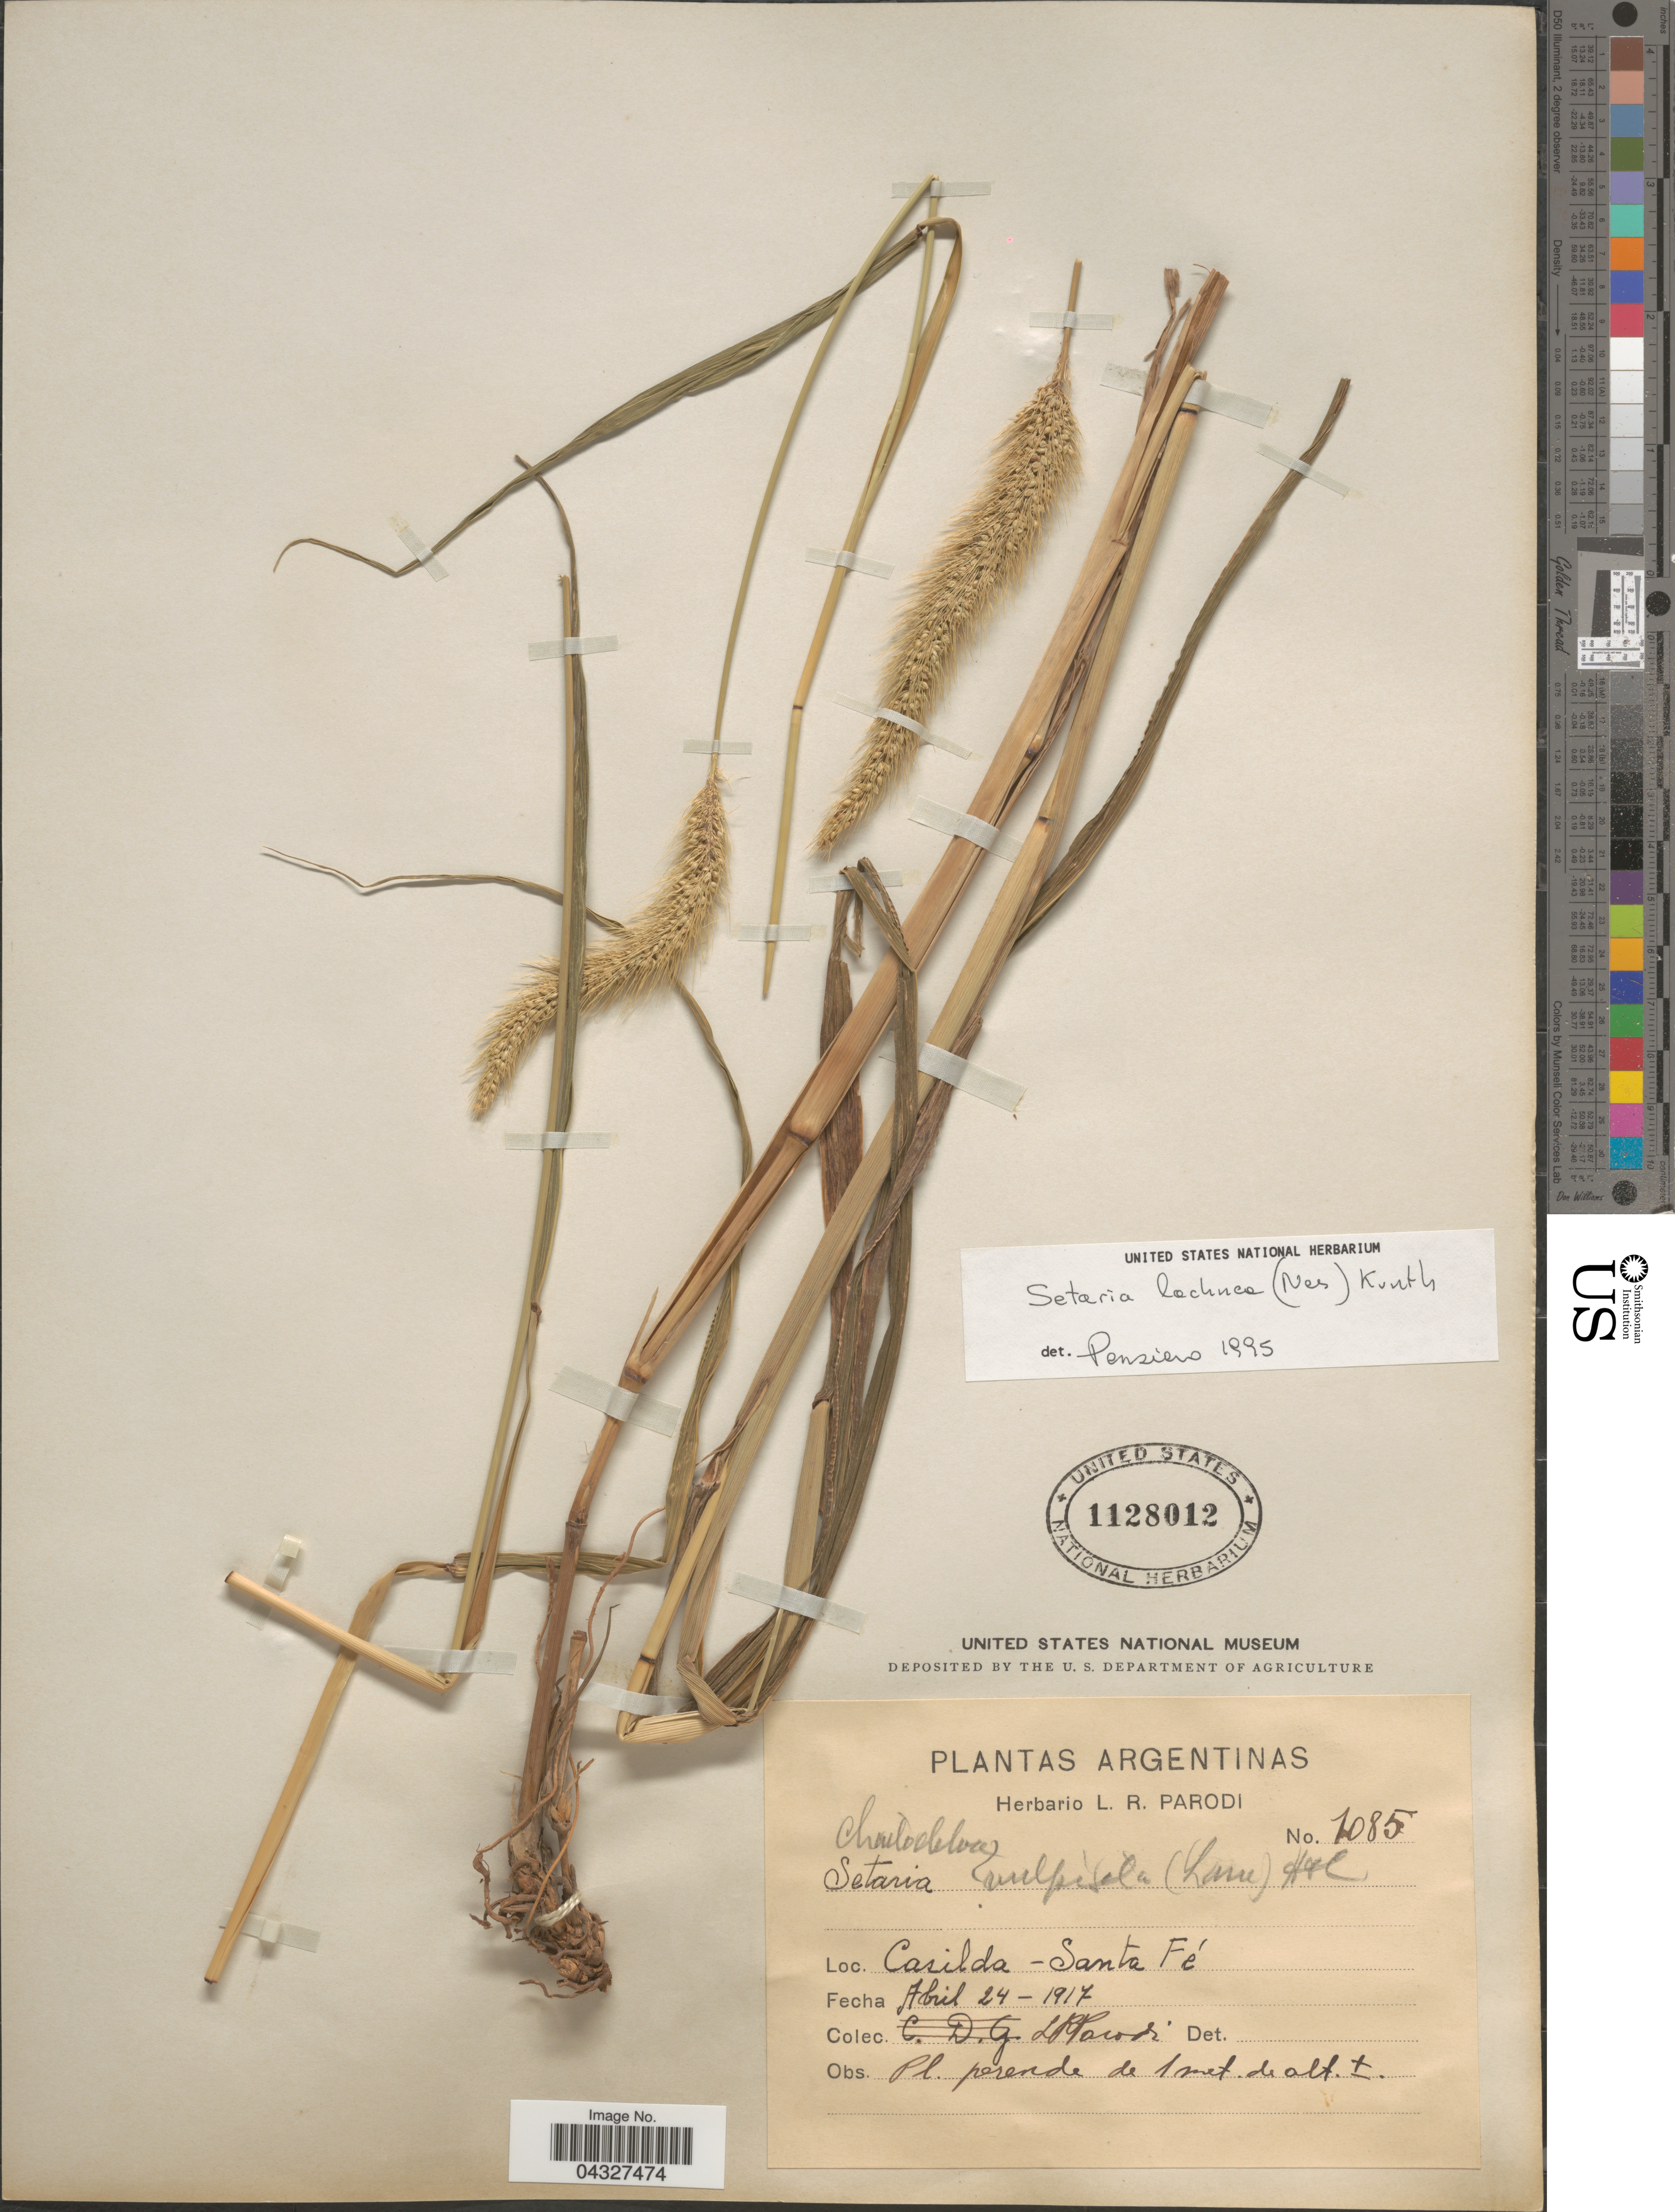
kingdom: Plantae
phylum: Tracheophyta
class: Liliopsida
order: Poales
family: Poaceae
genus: Setaria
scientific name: Setaria lachnea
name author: (Nees) Kunth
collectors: L. R. Parodi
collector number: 1085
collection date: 1917-04-24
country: Argentina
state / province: Santa Fe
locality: Casilda - Santa Fé.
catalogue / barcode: US 1128012